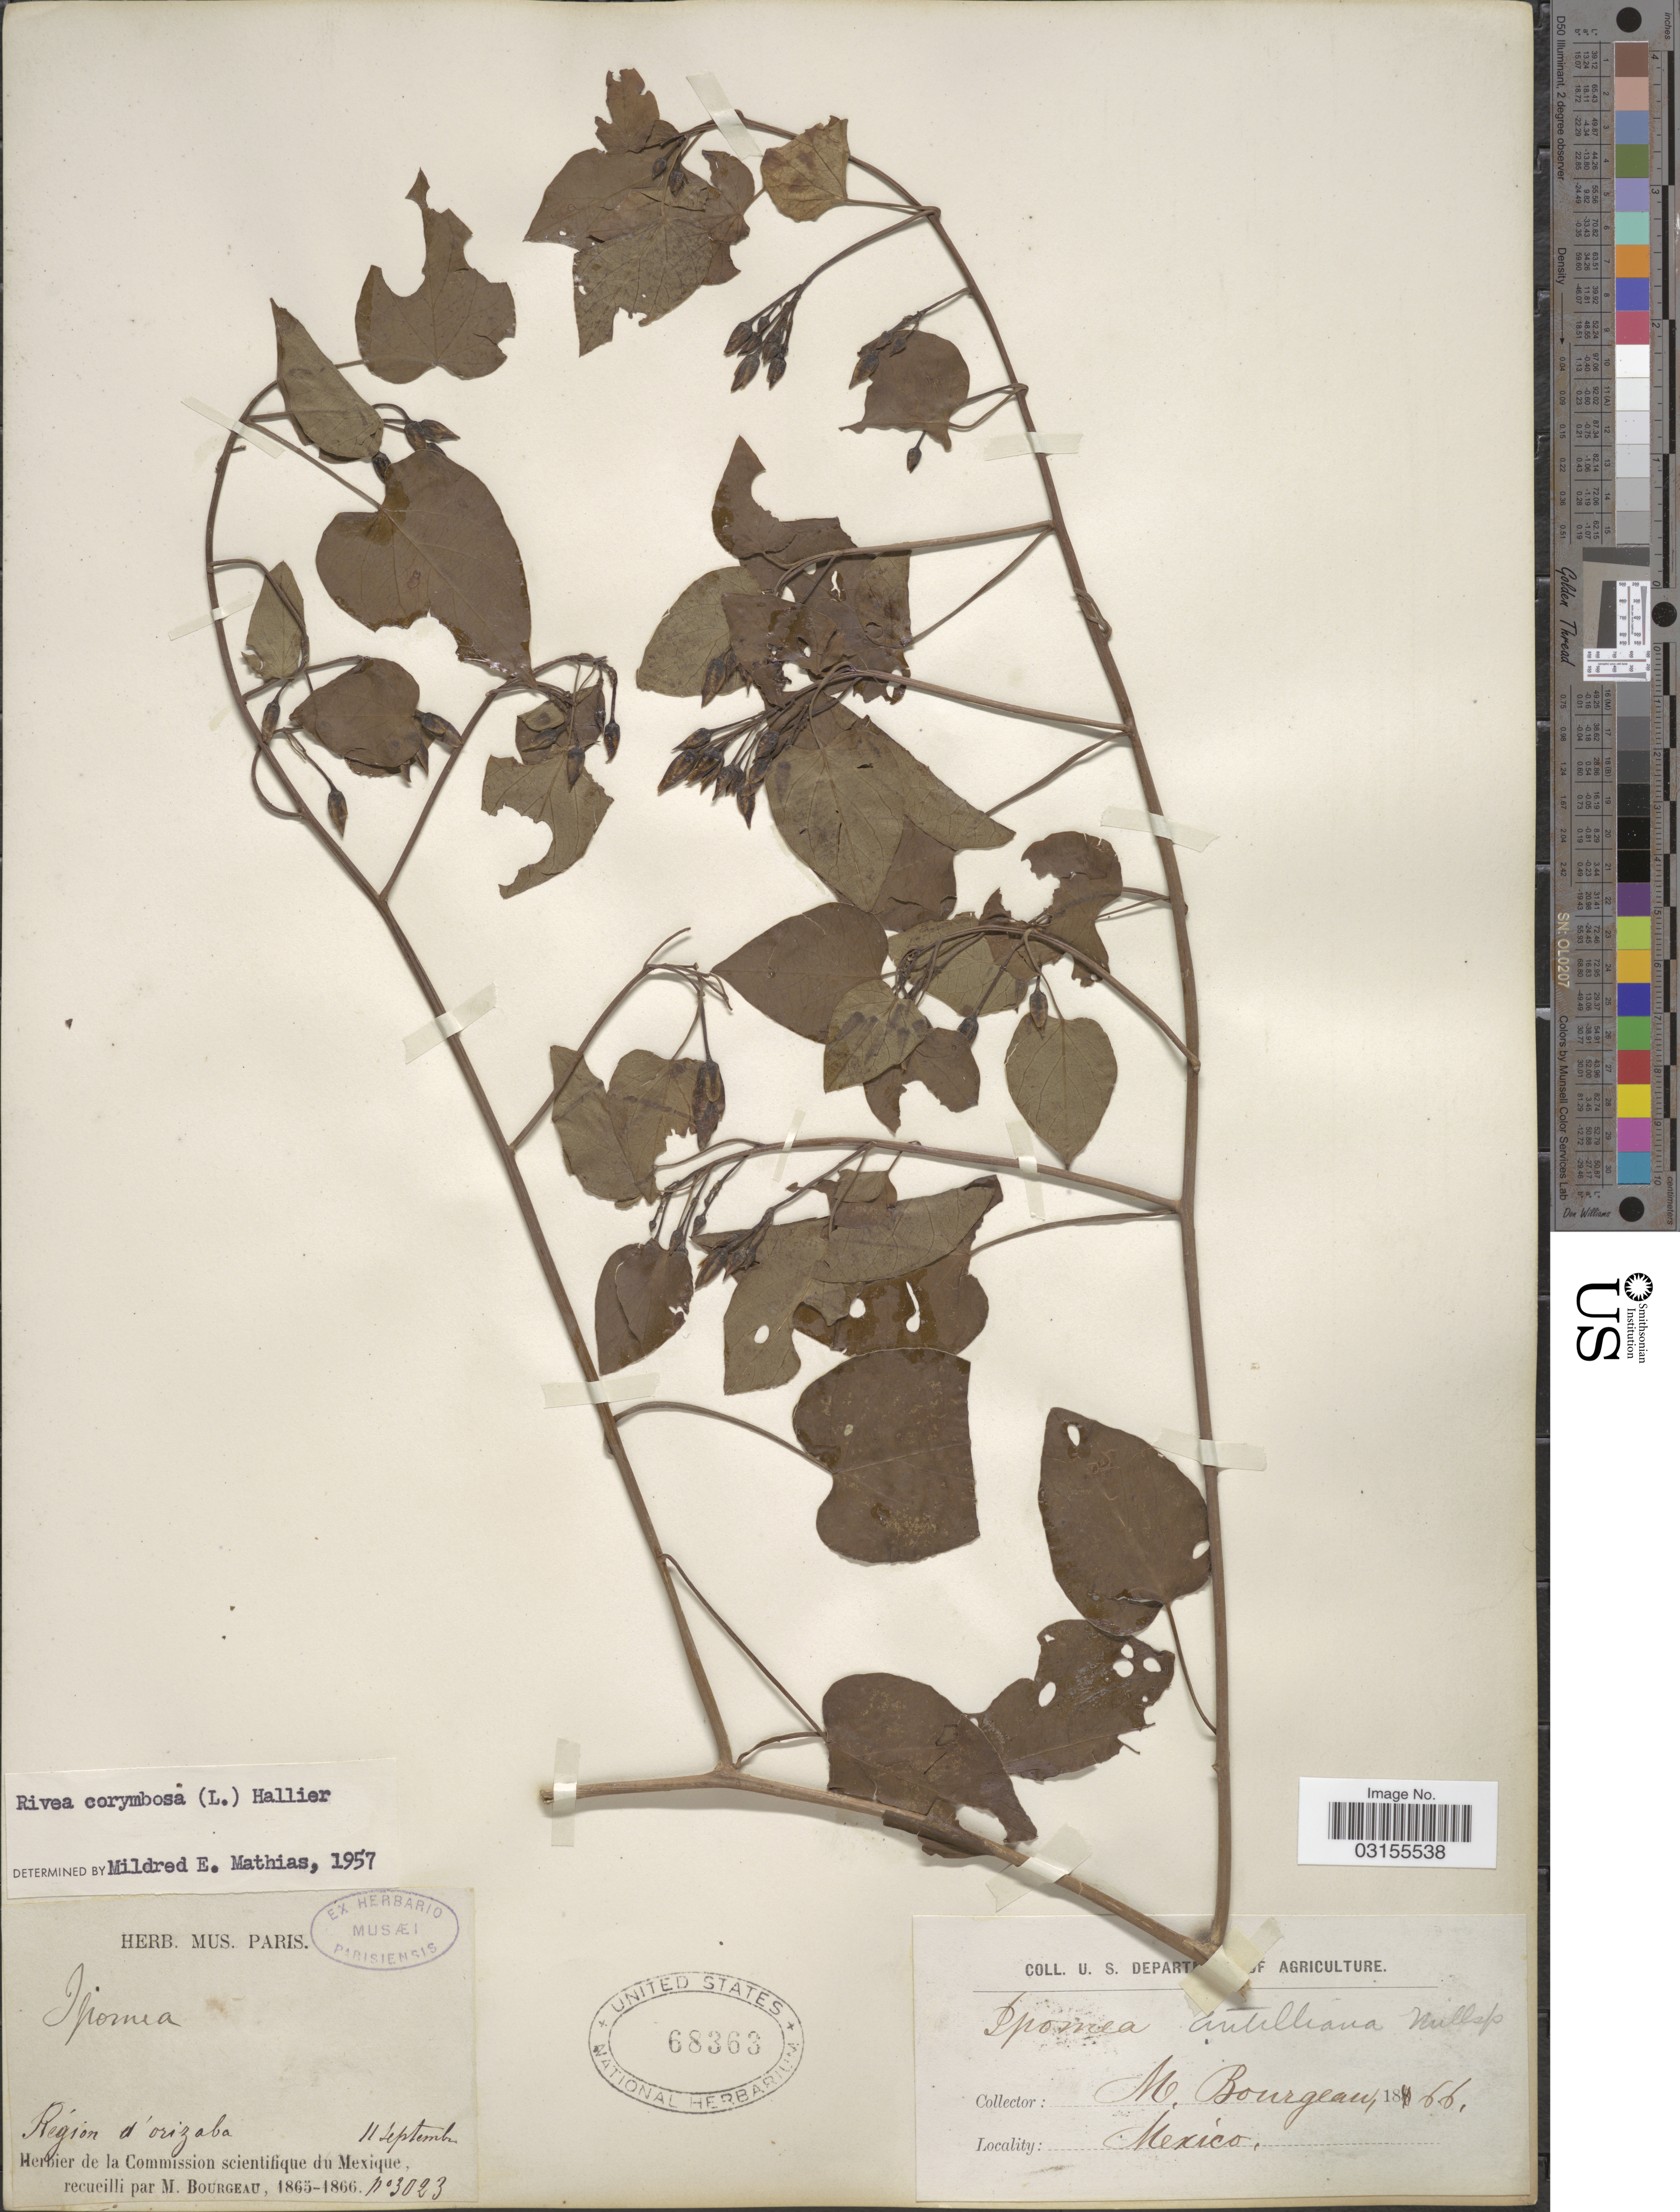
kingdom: Plantae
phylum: Tracheophyta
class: Magnoliopsida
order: Solanales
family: Convolvulaceae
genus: Turbina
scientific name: Turbina corymbosa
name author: (L.) Raf.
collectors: M. Bourgeau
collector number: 3023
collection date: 1866-09-11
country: Mexico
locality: Région d'Orizaba.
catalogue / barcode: US 68363